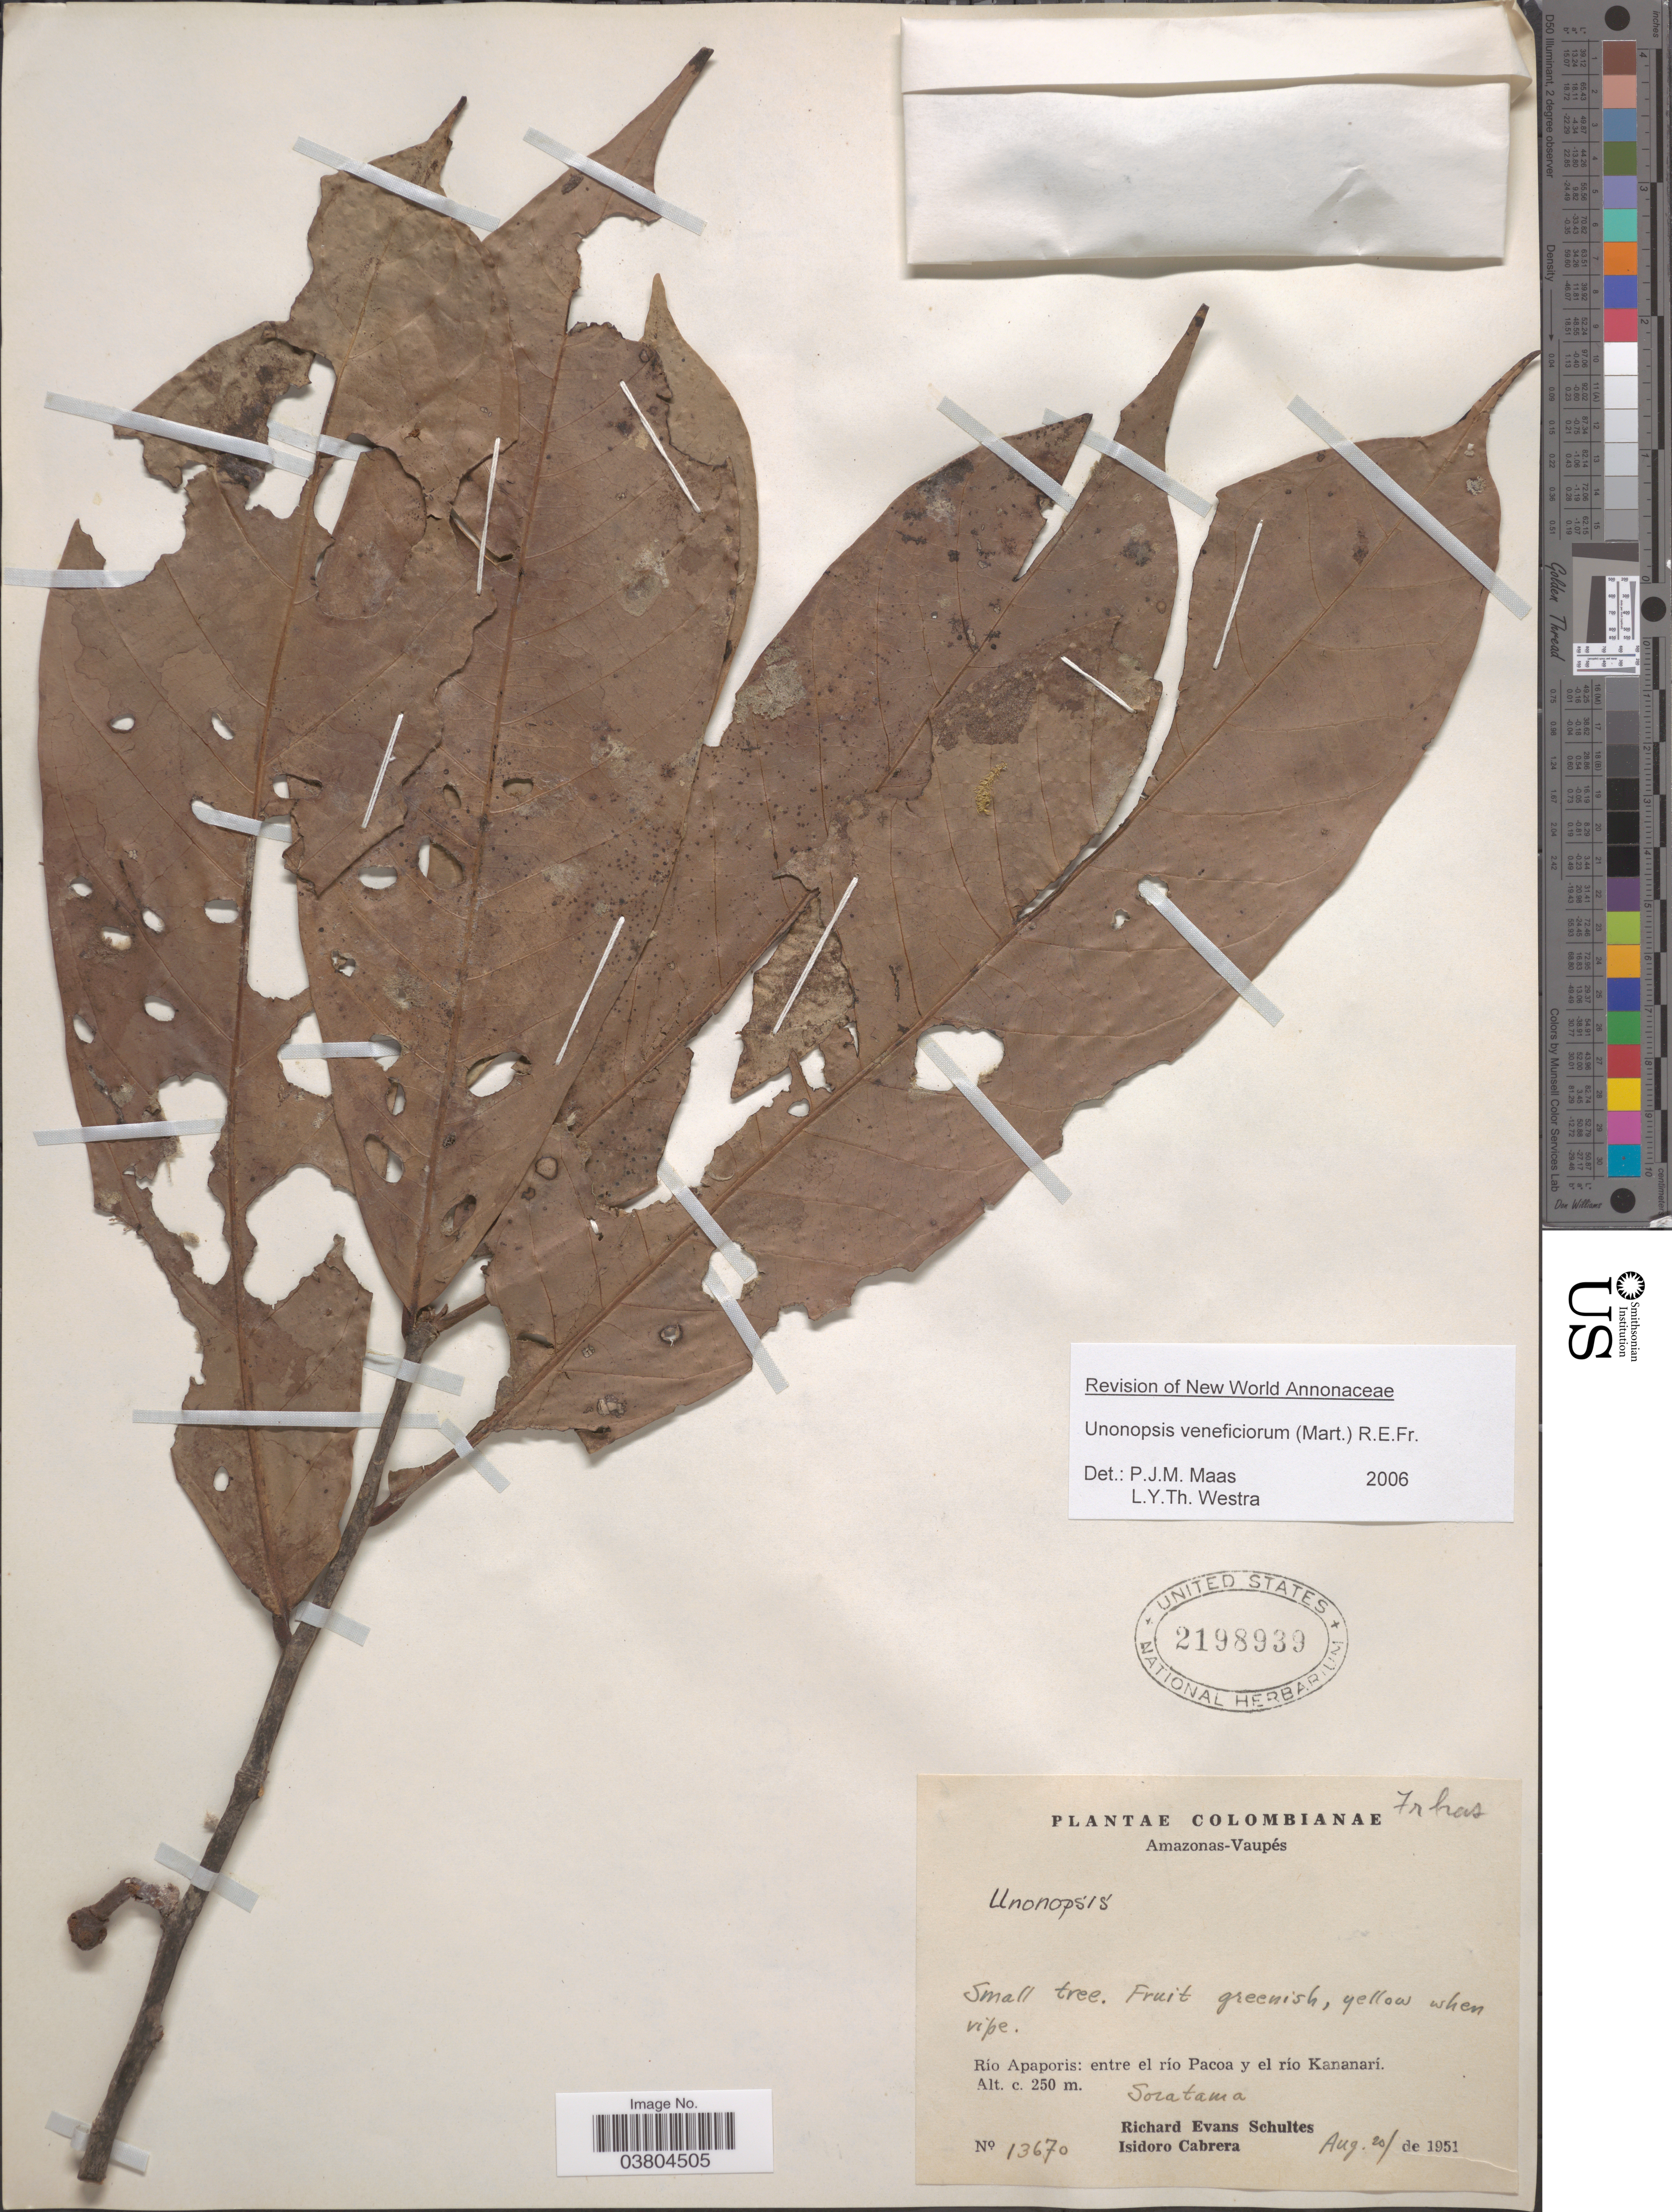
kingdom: Plantae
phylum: Tracheophyta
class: Magnoliopsida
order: Magnoliales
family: Annonaceae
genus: Unonopsis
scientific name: Unonopsis veneficiorum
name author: (Mart.) R.E. Fr.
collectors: R. E. Schultes & I. Cabrera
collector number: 13670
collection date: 1951-08-20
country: Colombia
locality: Amazonas-Vaupés. Río Apaporis: entre el río Pacoa y el río Kananarí. Soratama.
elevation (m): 250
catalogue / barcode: US 2198939